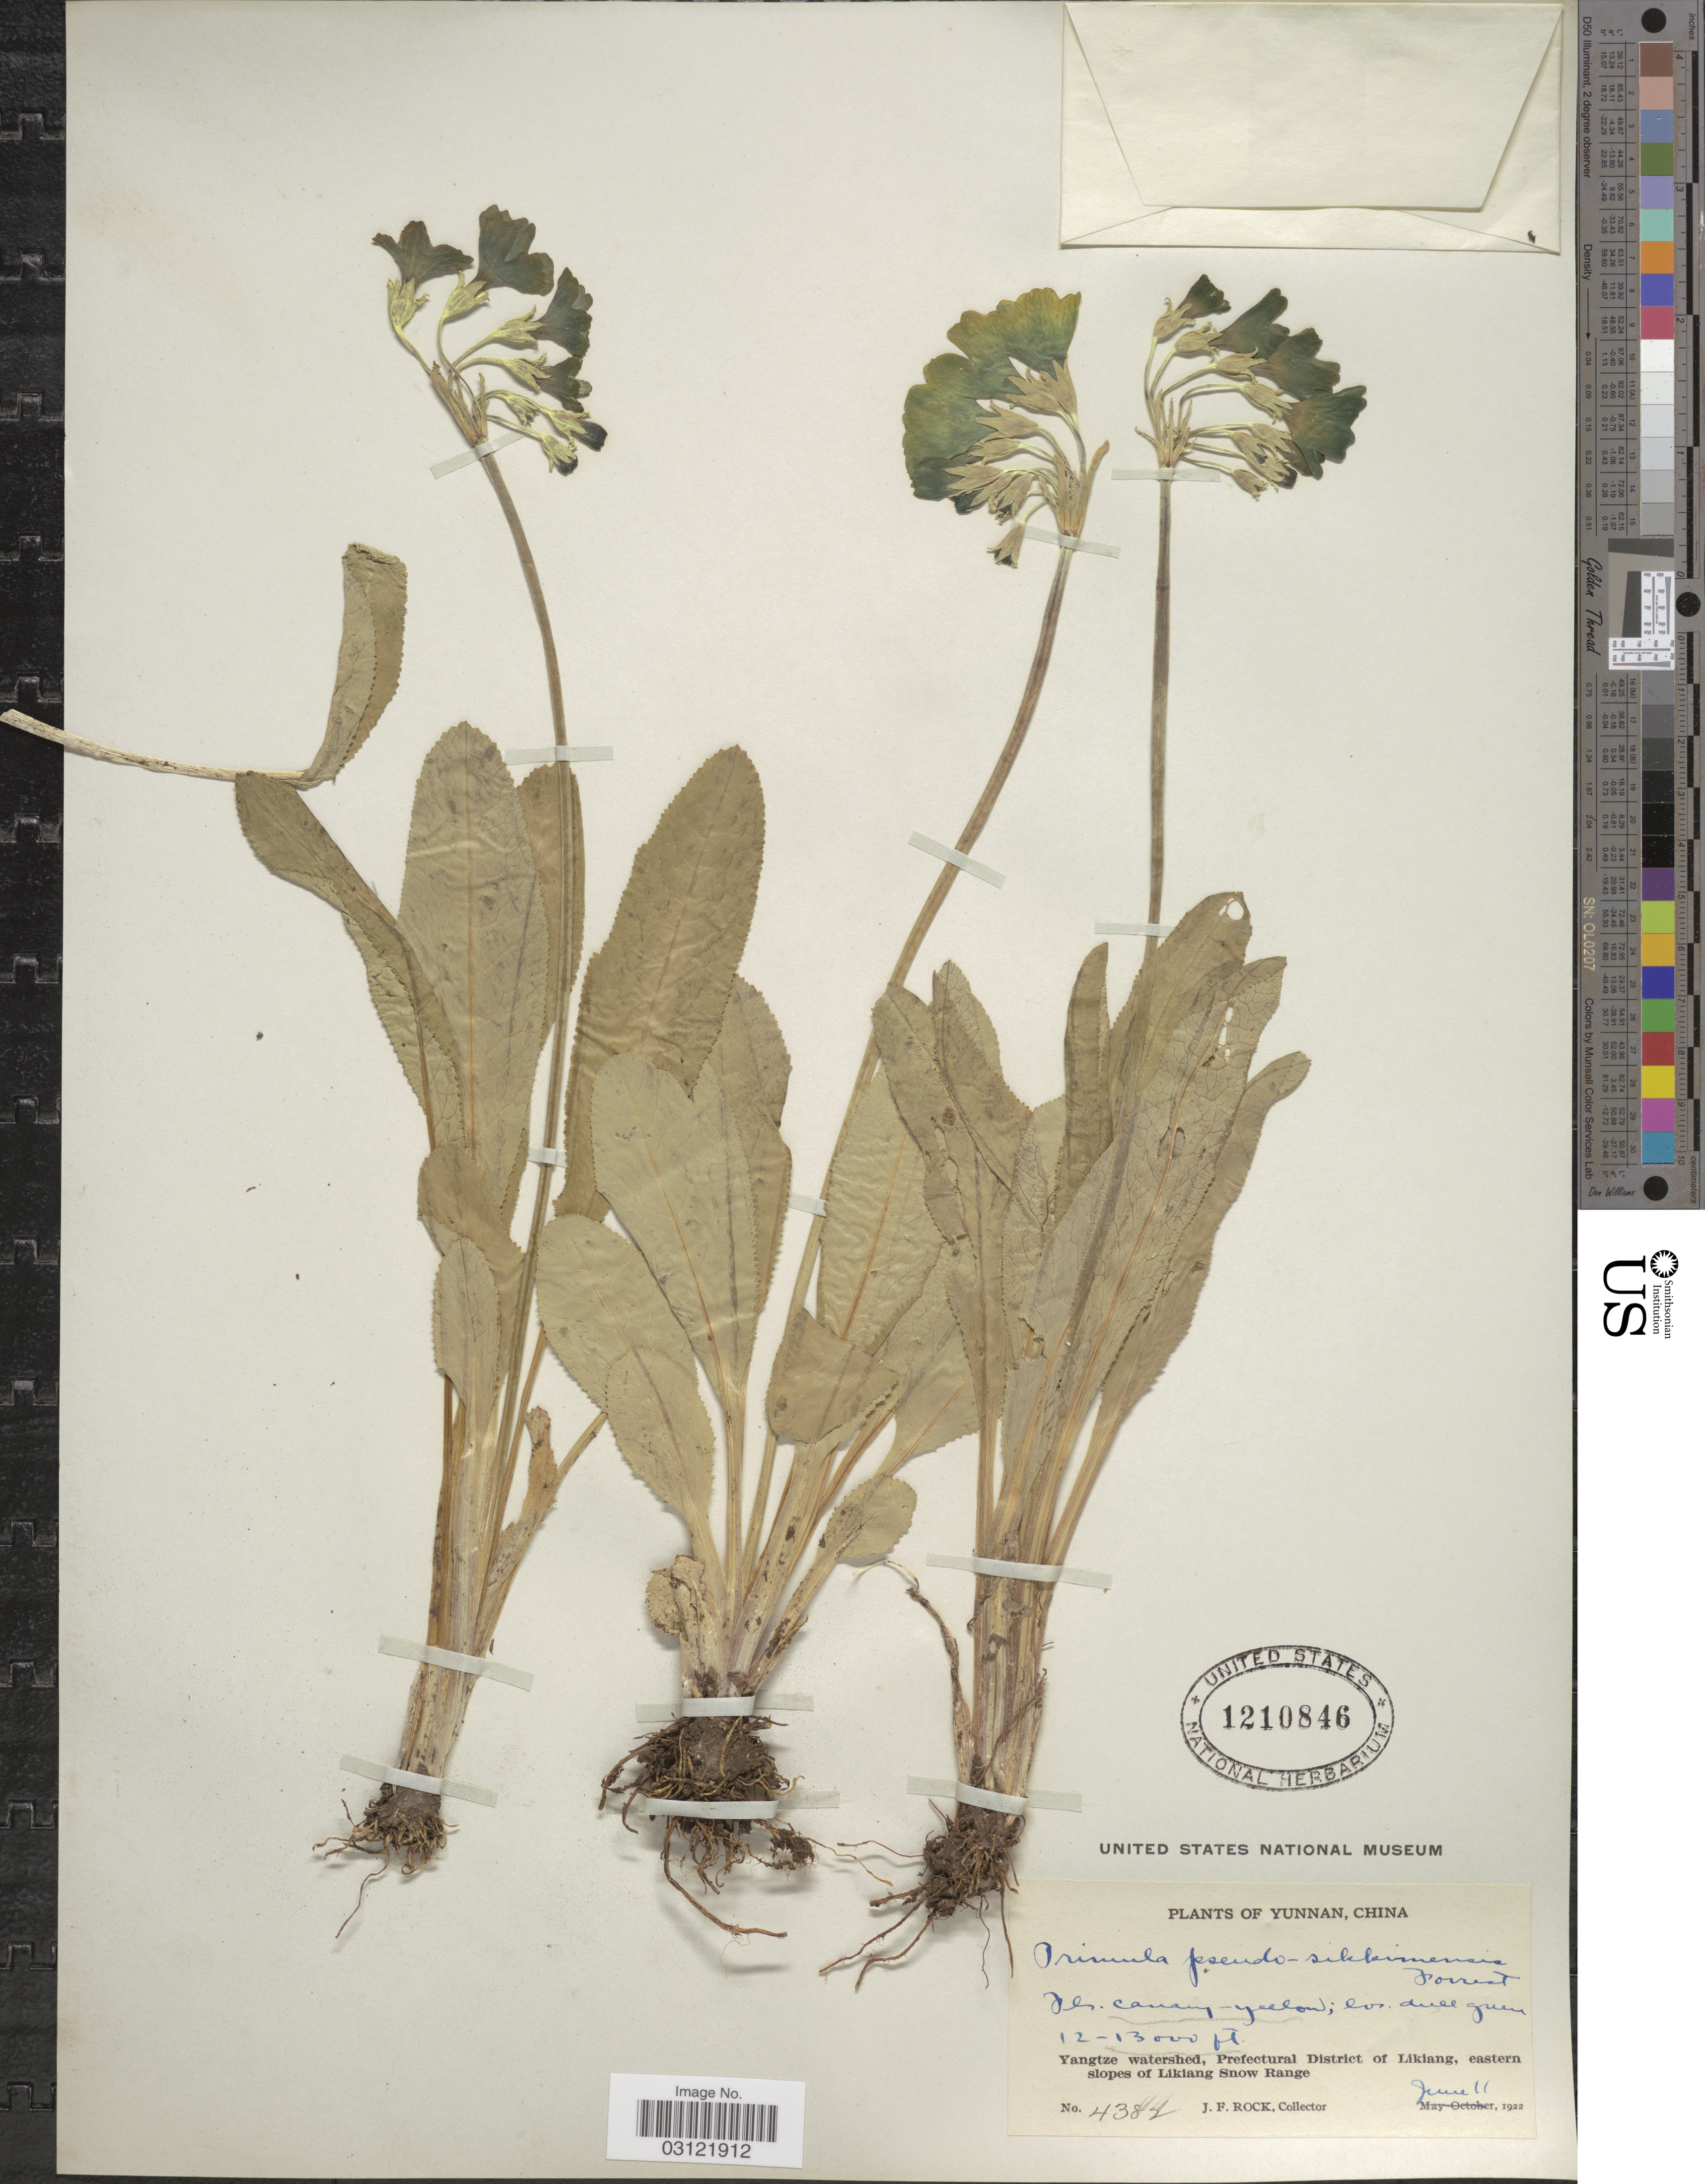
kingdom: Plantae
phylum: Tracheophyta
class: Magnoliopsida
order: Ericales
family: Primulaceae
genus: Primula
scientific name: Primula pseudosikkimensis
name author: Forrest ex Diels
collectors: J. Rock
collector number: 4382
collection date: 1922-06-11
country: China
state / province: Yunnan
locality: Yangtze watershed, Prefectural District of Likiang, eastern slopes of Likiang Snow Range.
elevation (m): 3658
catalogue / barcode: US 1210846